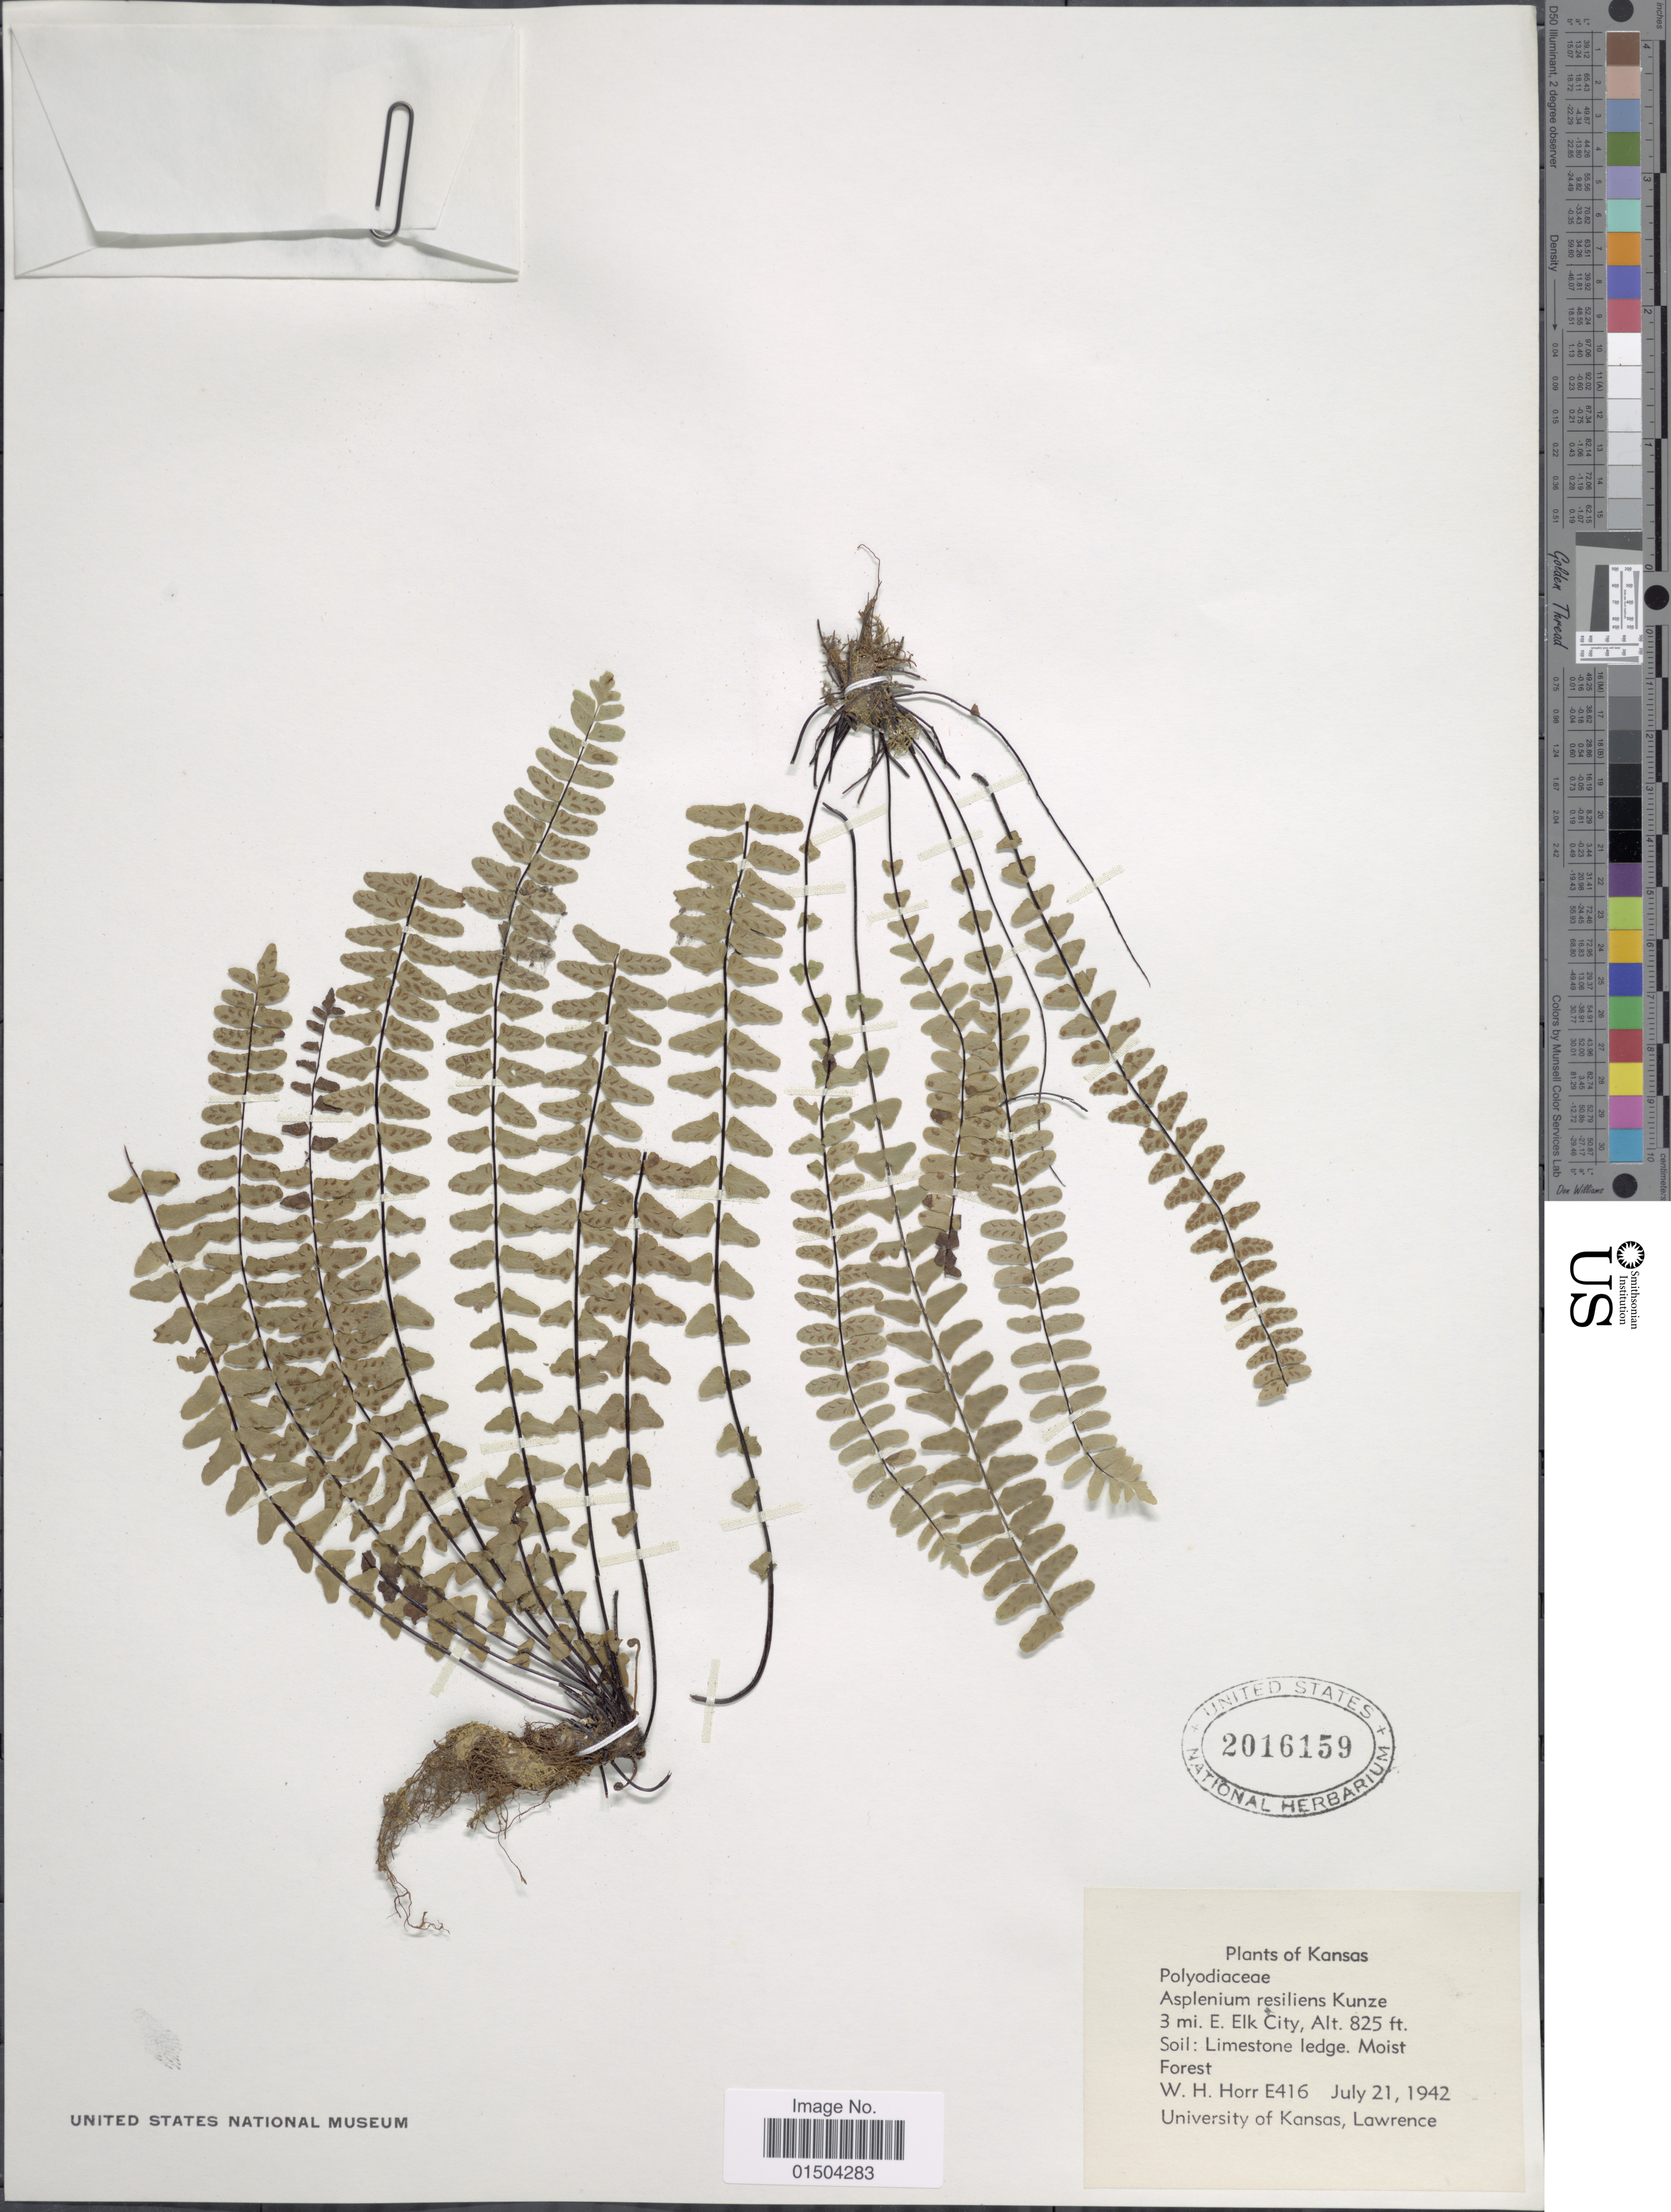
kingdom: Plantae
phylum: Tracheophyta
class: Polypodiopsida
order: Polypodiales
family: Aspleniaceae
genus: Asplenium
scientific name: Asplenium resiliens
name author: Kunze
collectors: W. H. Horr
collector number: E416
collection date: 1942-07-21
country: United States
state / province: Kansas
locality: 3 mi. E. Elk City.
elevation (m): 251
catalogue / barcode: US 2016159